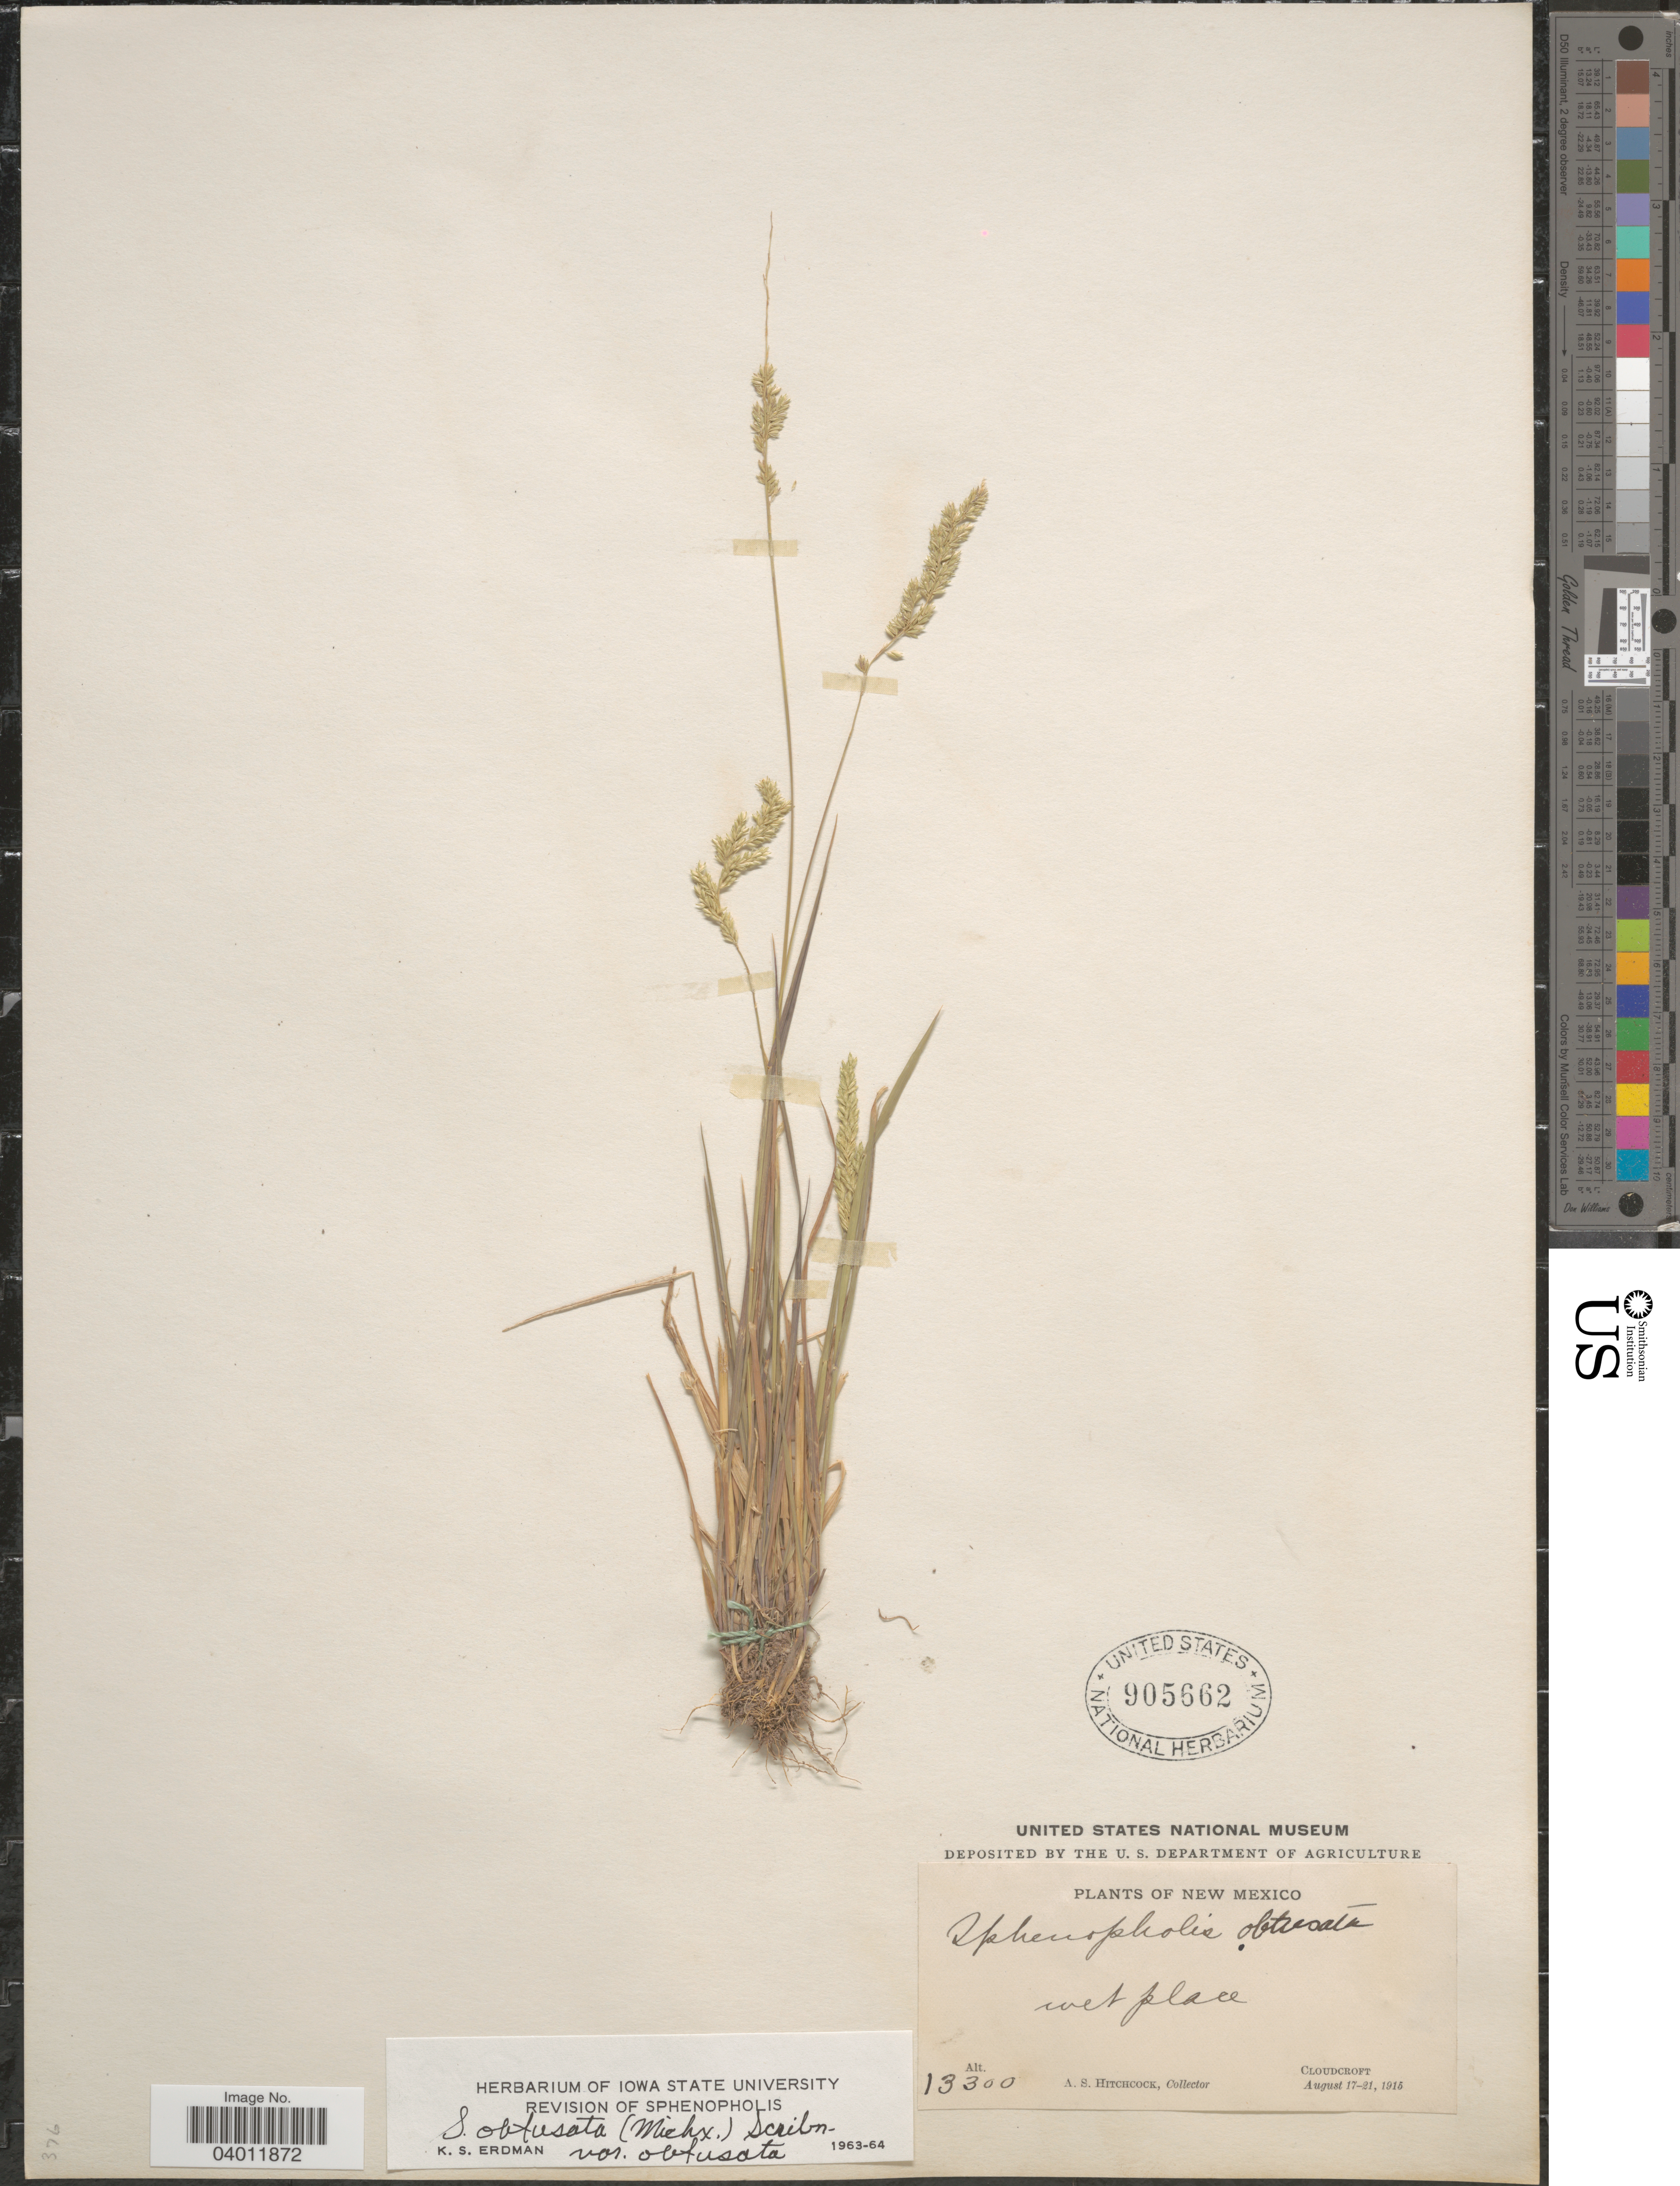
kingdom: Plantae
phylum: Tracheophyta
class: Liliopsida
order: Poales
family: Poaceae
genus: Sphenopholis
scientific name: Sphenopholis obtusata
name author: (Michx.) Scribn.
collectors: A. S. Hitchcock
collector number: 13300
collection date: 1915-08-17/1915-08-21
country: United States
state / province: New Mexico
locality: Cloudcroft.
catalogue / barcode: US 905662